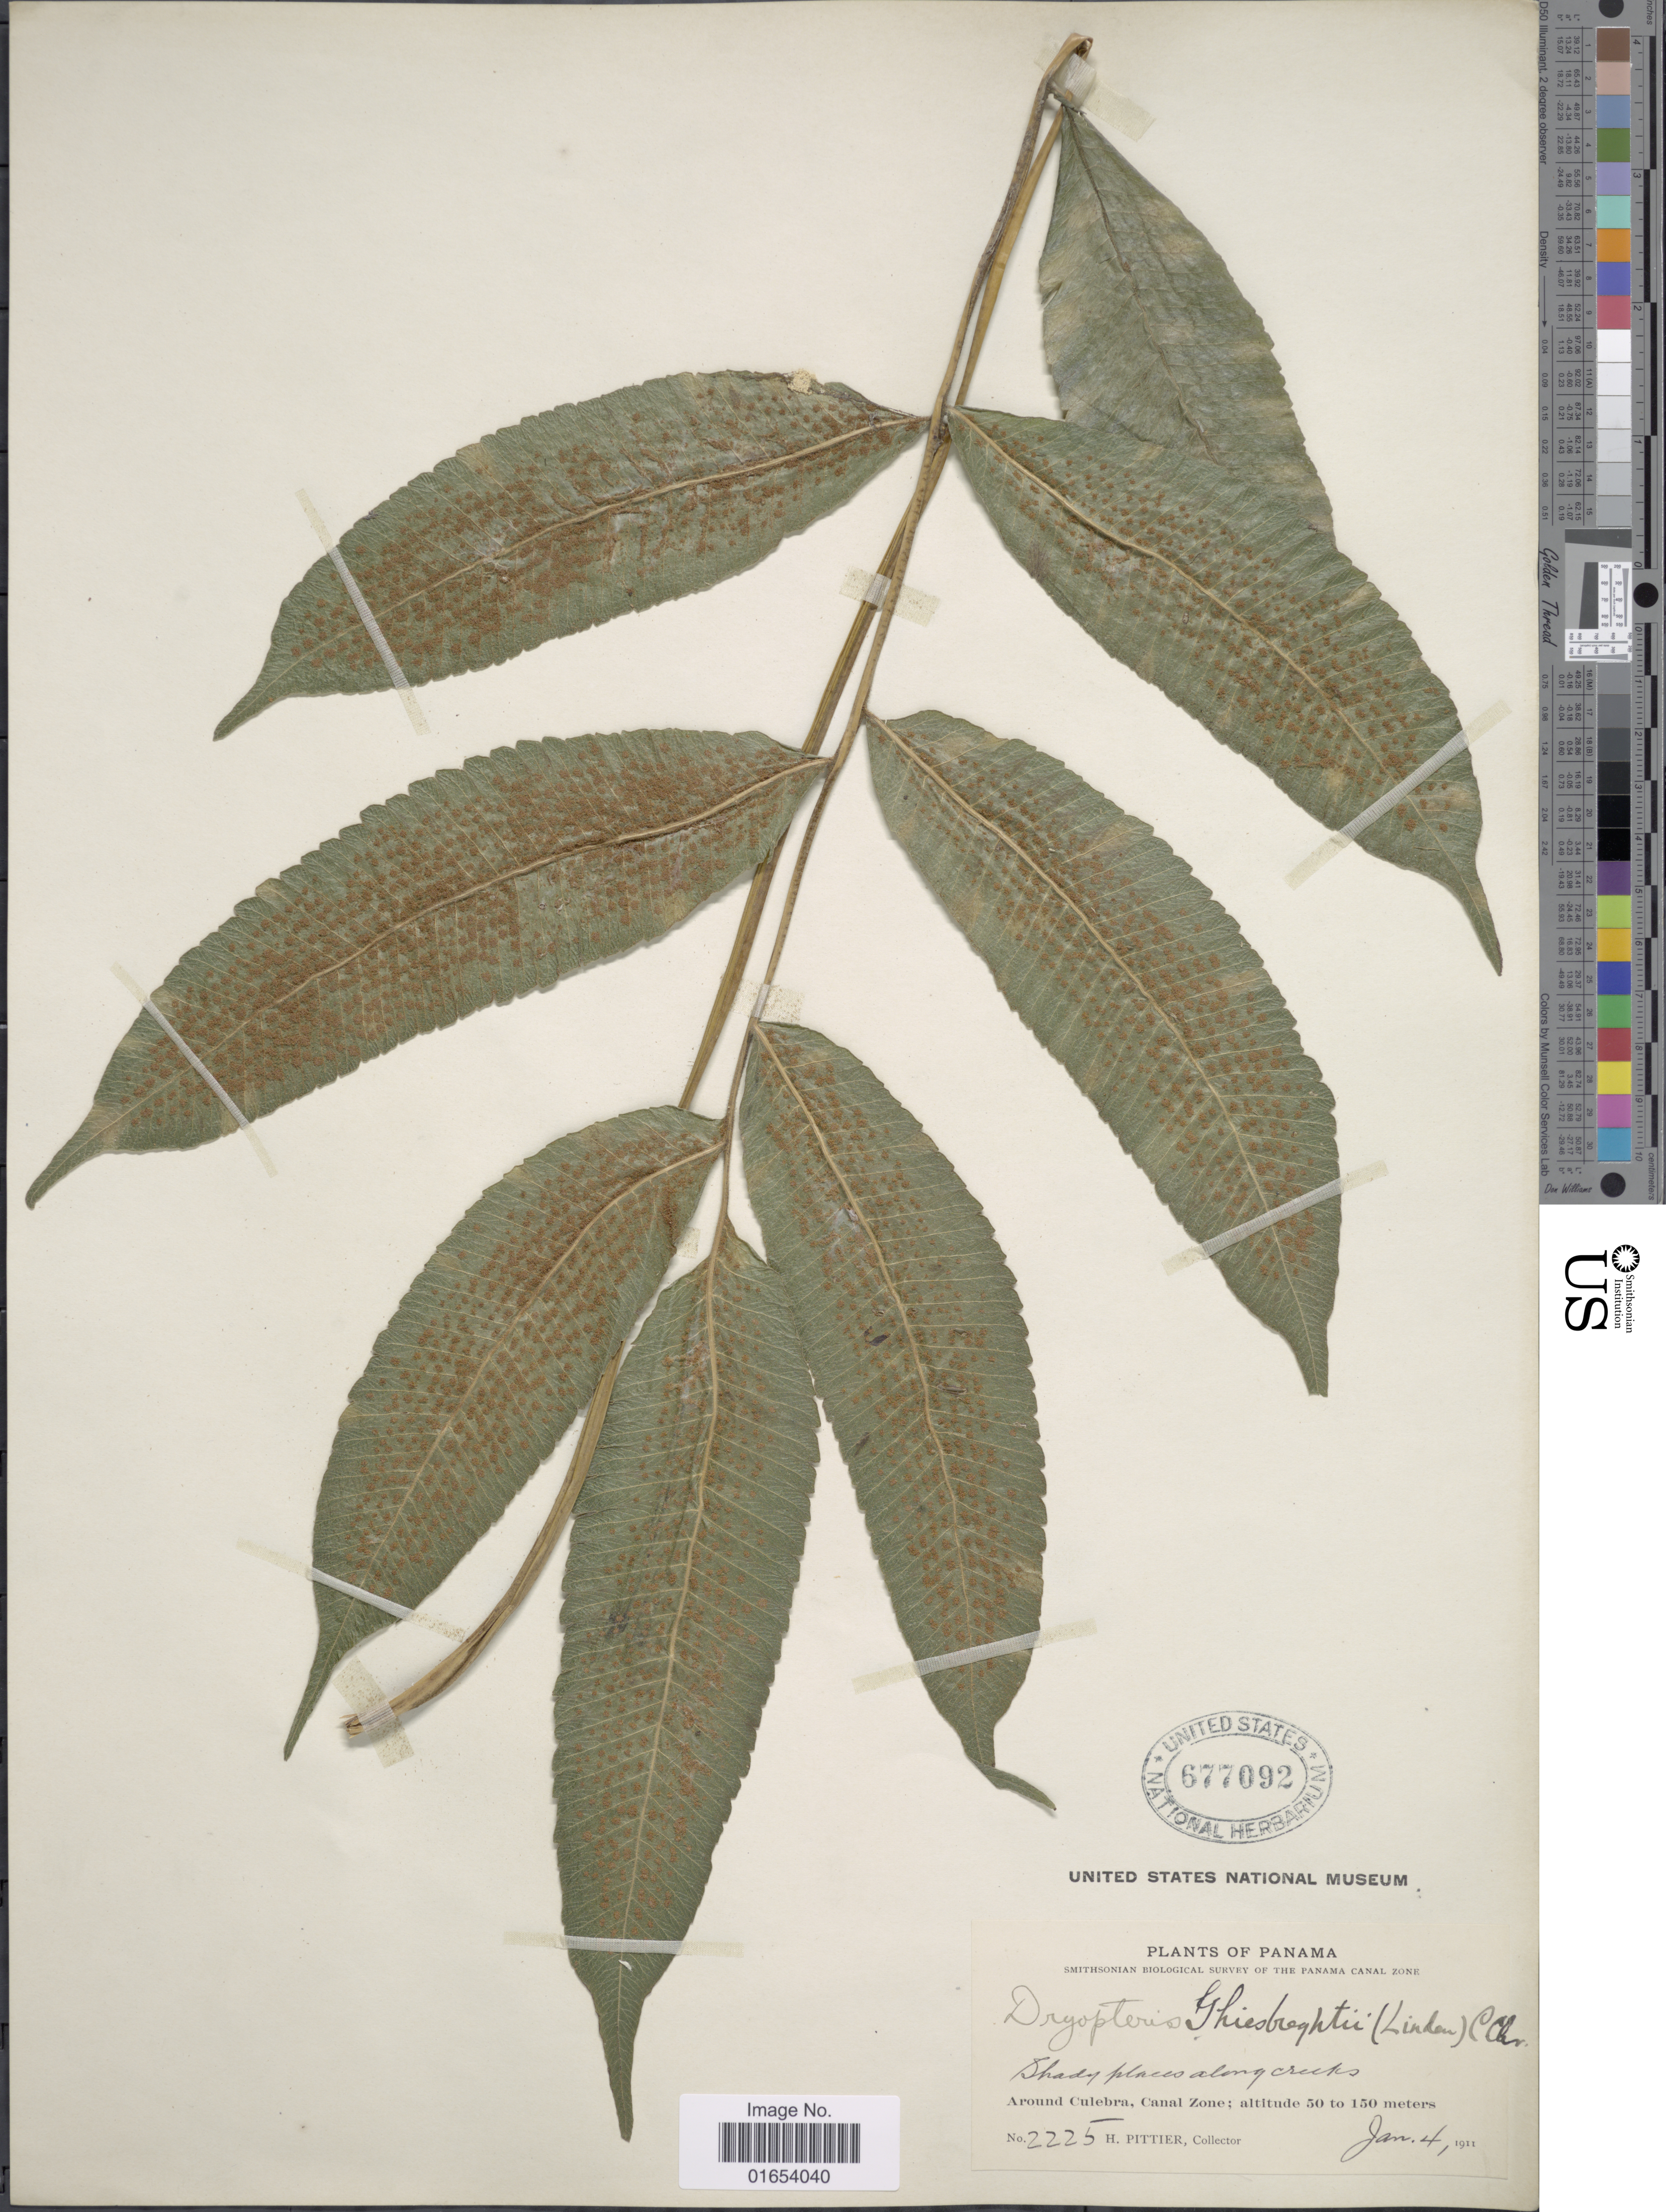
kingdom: Plantae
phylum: Tracheophyta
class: Polypodiopsida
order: Polypodiales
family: Thelypteridaceae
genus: Goniopteris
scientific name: Goniopteris ghiesbreghtii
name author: (Linden) J. Sm.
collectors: H. F. Pittier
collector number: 2225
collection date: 1911-01-04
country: Panama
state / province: Colón / Panamá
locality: Panama, around Culebra, Canal Zone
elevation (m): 50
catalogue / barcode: US 677092